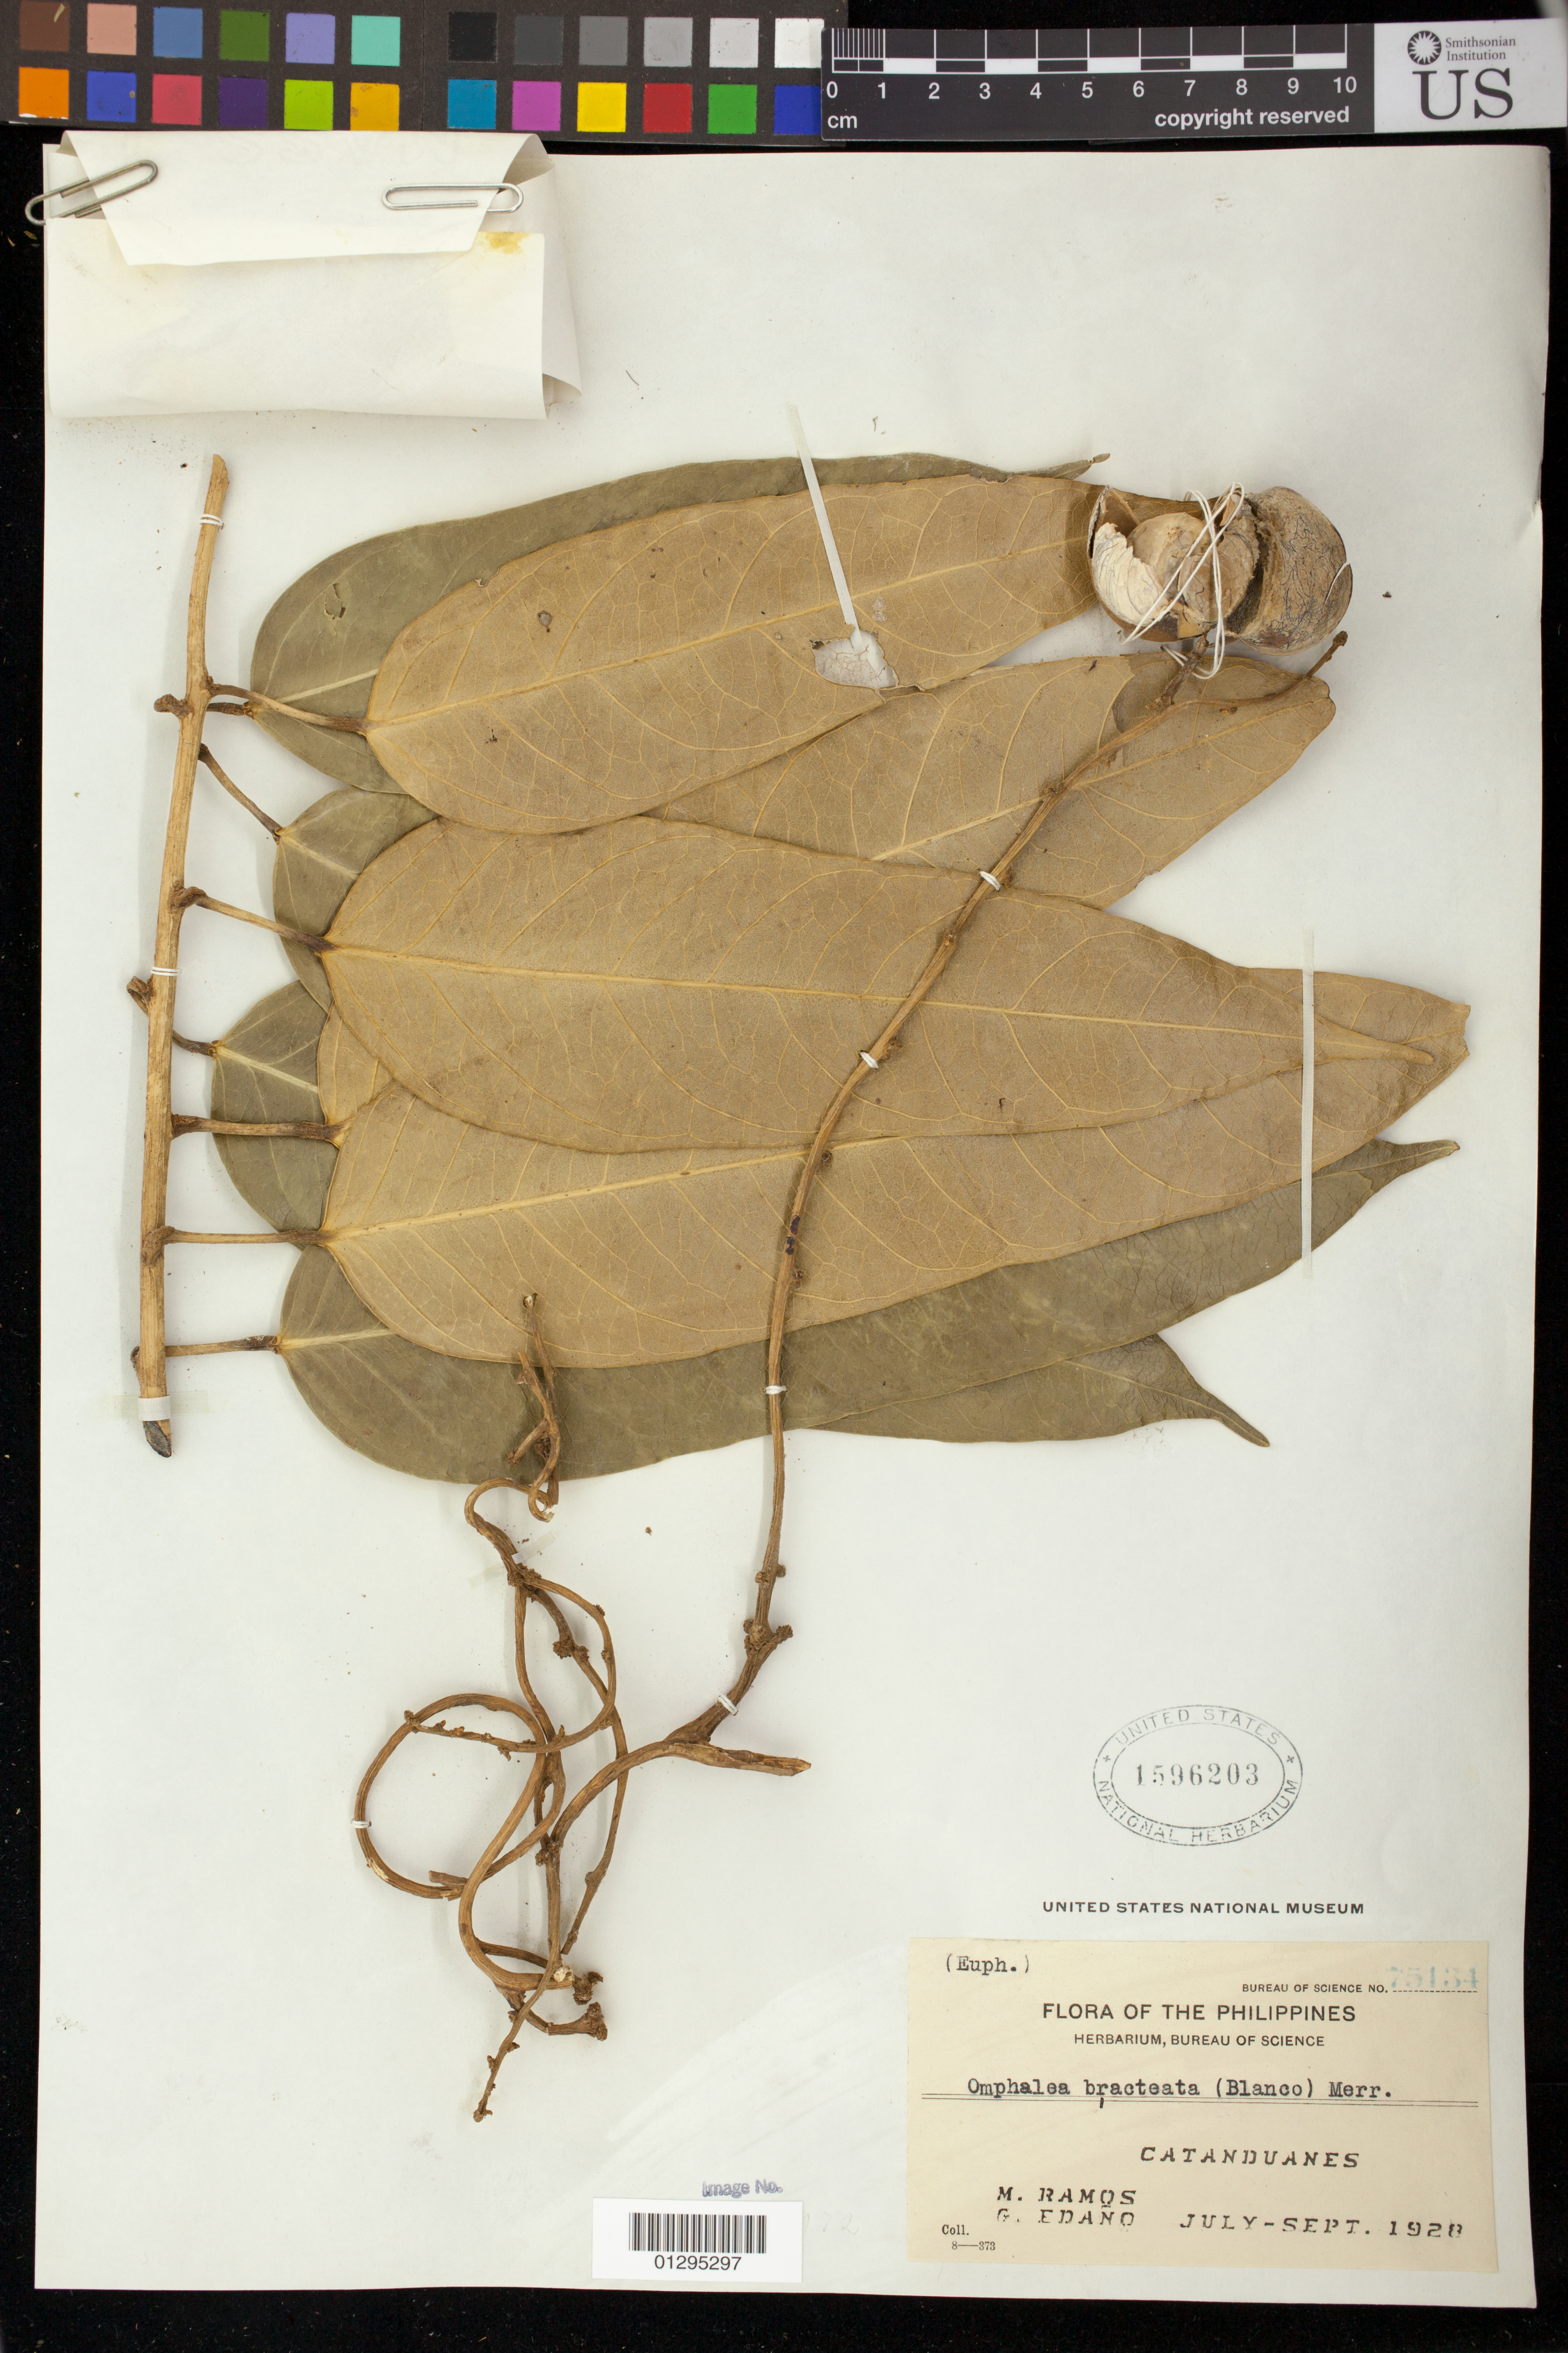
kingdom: Plantae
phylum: Tracheophyta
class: Magnoliopsida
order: Malpighiales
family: Euphorbiaceae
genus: Omphalea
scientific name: Omphalea bracteata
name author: (Blanco) Merr.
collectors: M. Ramos & G. E. Edaño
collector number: Bur. Sci. 75134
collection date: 1928-07/1928-09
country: Philippines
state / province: Bicol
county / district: Catanduanes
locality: Catanduanes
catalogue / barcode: US 1596203